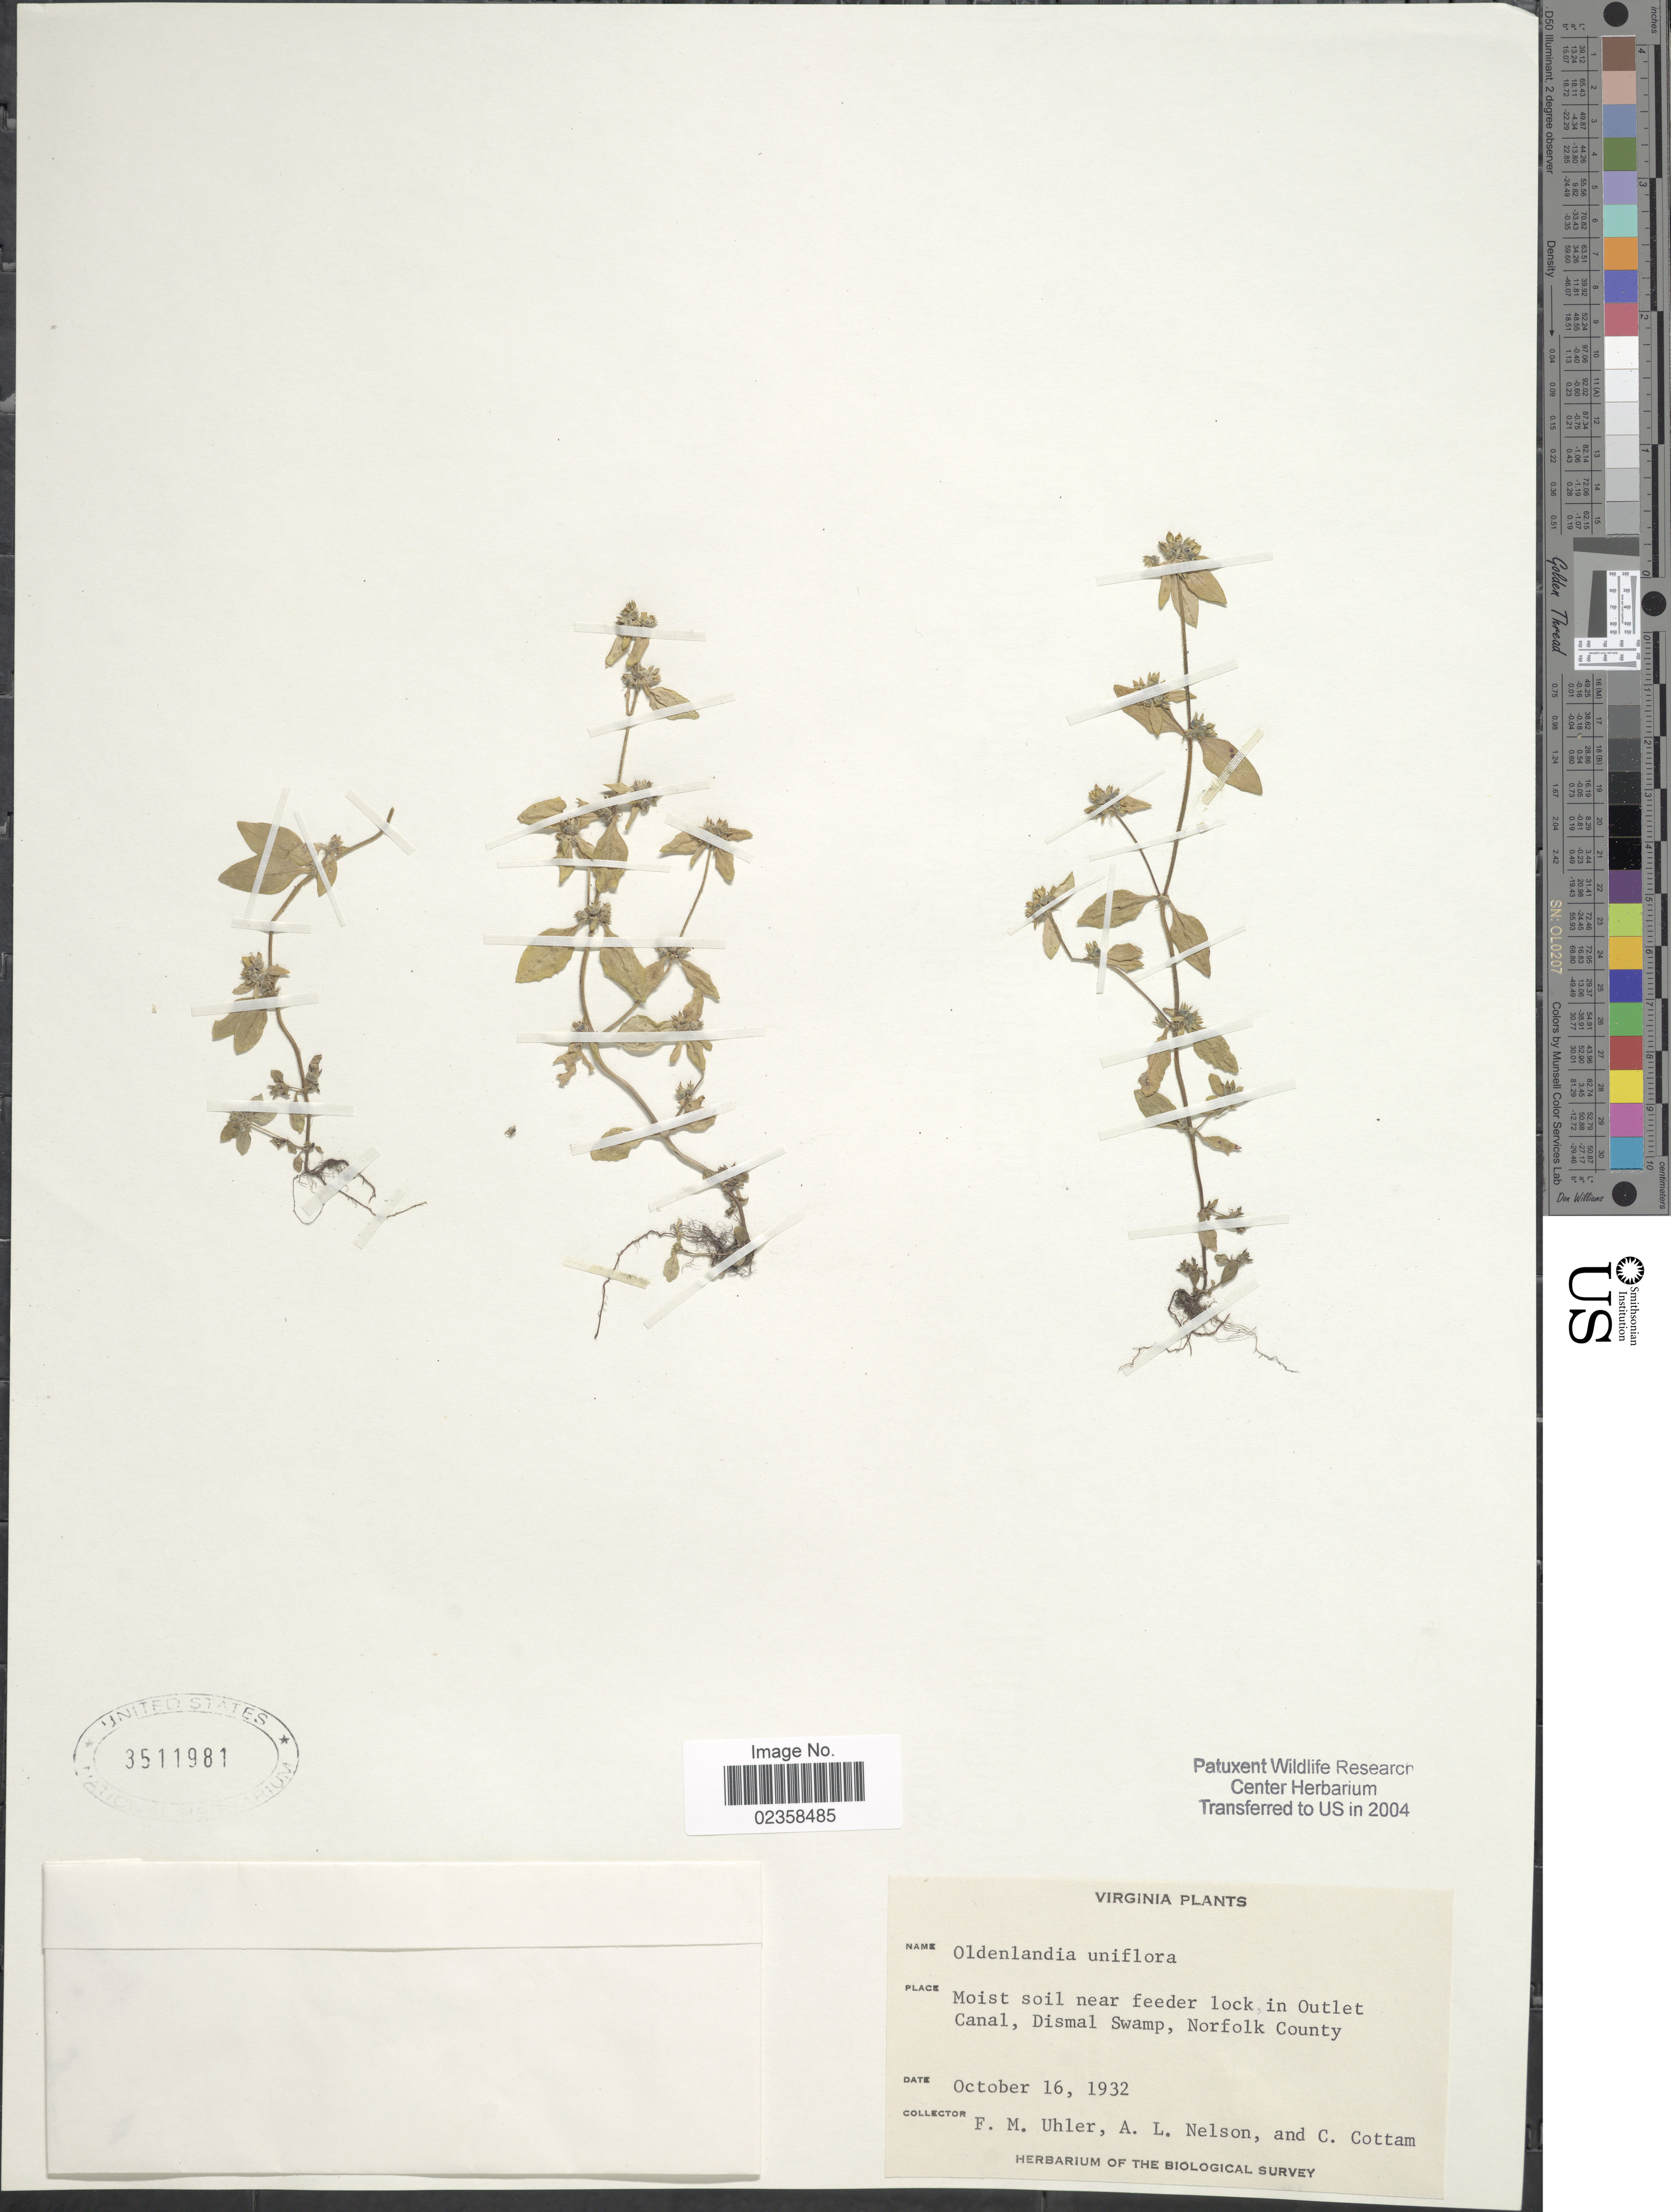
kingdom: Plantae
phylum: Tracheophyta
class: Magnoliopsida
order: Gentianales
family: Rubiaceae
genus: Oldenlandia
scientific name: Oldenlandia uniflora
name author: L.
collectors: F. M. Uhler, A. L. Nelson & C. Cottam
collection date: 1932-10-16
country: United States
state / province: Virginia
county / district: City of Norfolk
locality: Moist soil near feeder lock in Outlet Canal, Dismal Swamp, Norfolk County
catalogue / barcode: US 3511981